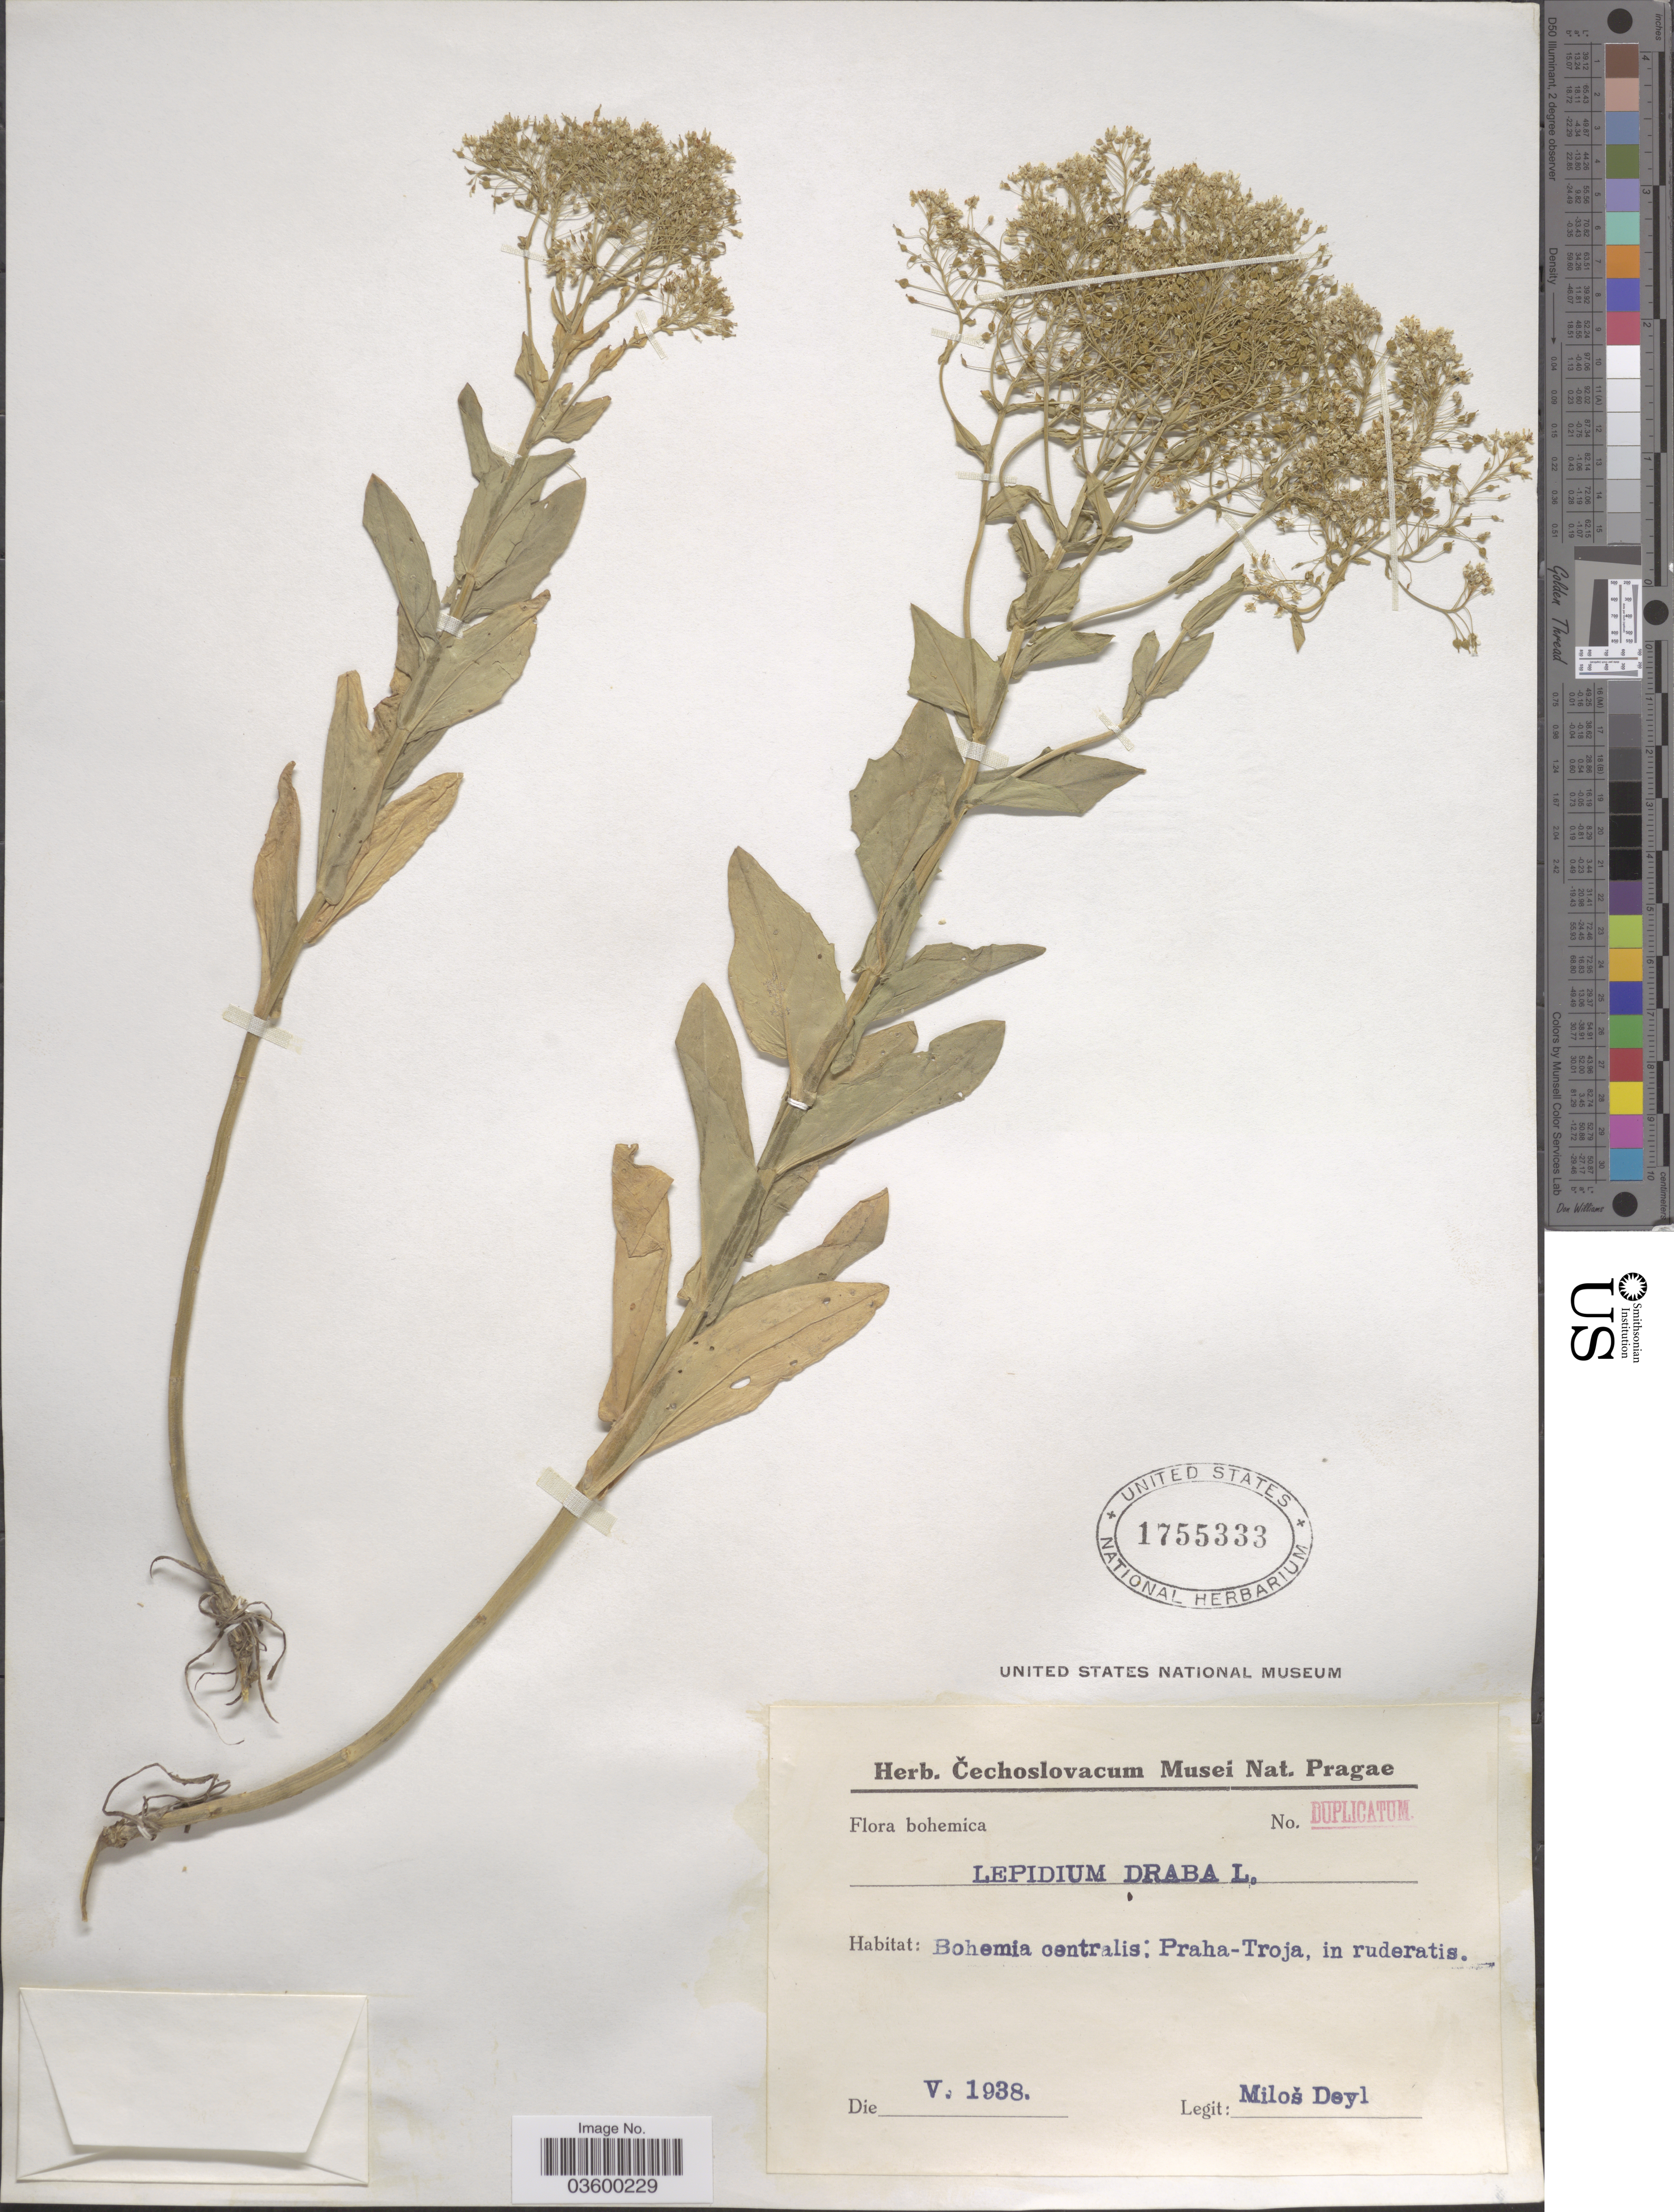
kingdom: Plantae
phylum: Tracheophyta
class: Magnoliopsida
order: Brassicales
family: Brassicaceae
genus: Lepidium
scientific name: Lepidium draba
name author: L.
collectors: M. Deyl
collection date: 1938-05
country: Czechia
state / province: Central Bohemian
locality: Bohemia centralis: Praha-Troja. In ruderatis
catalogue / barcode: US 1755333